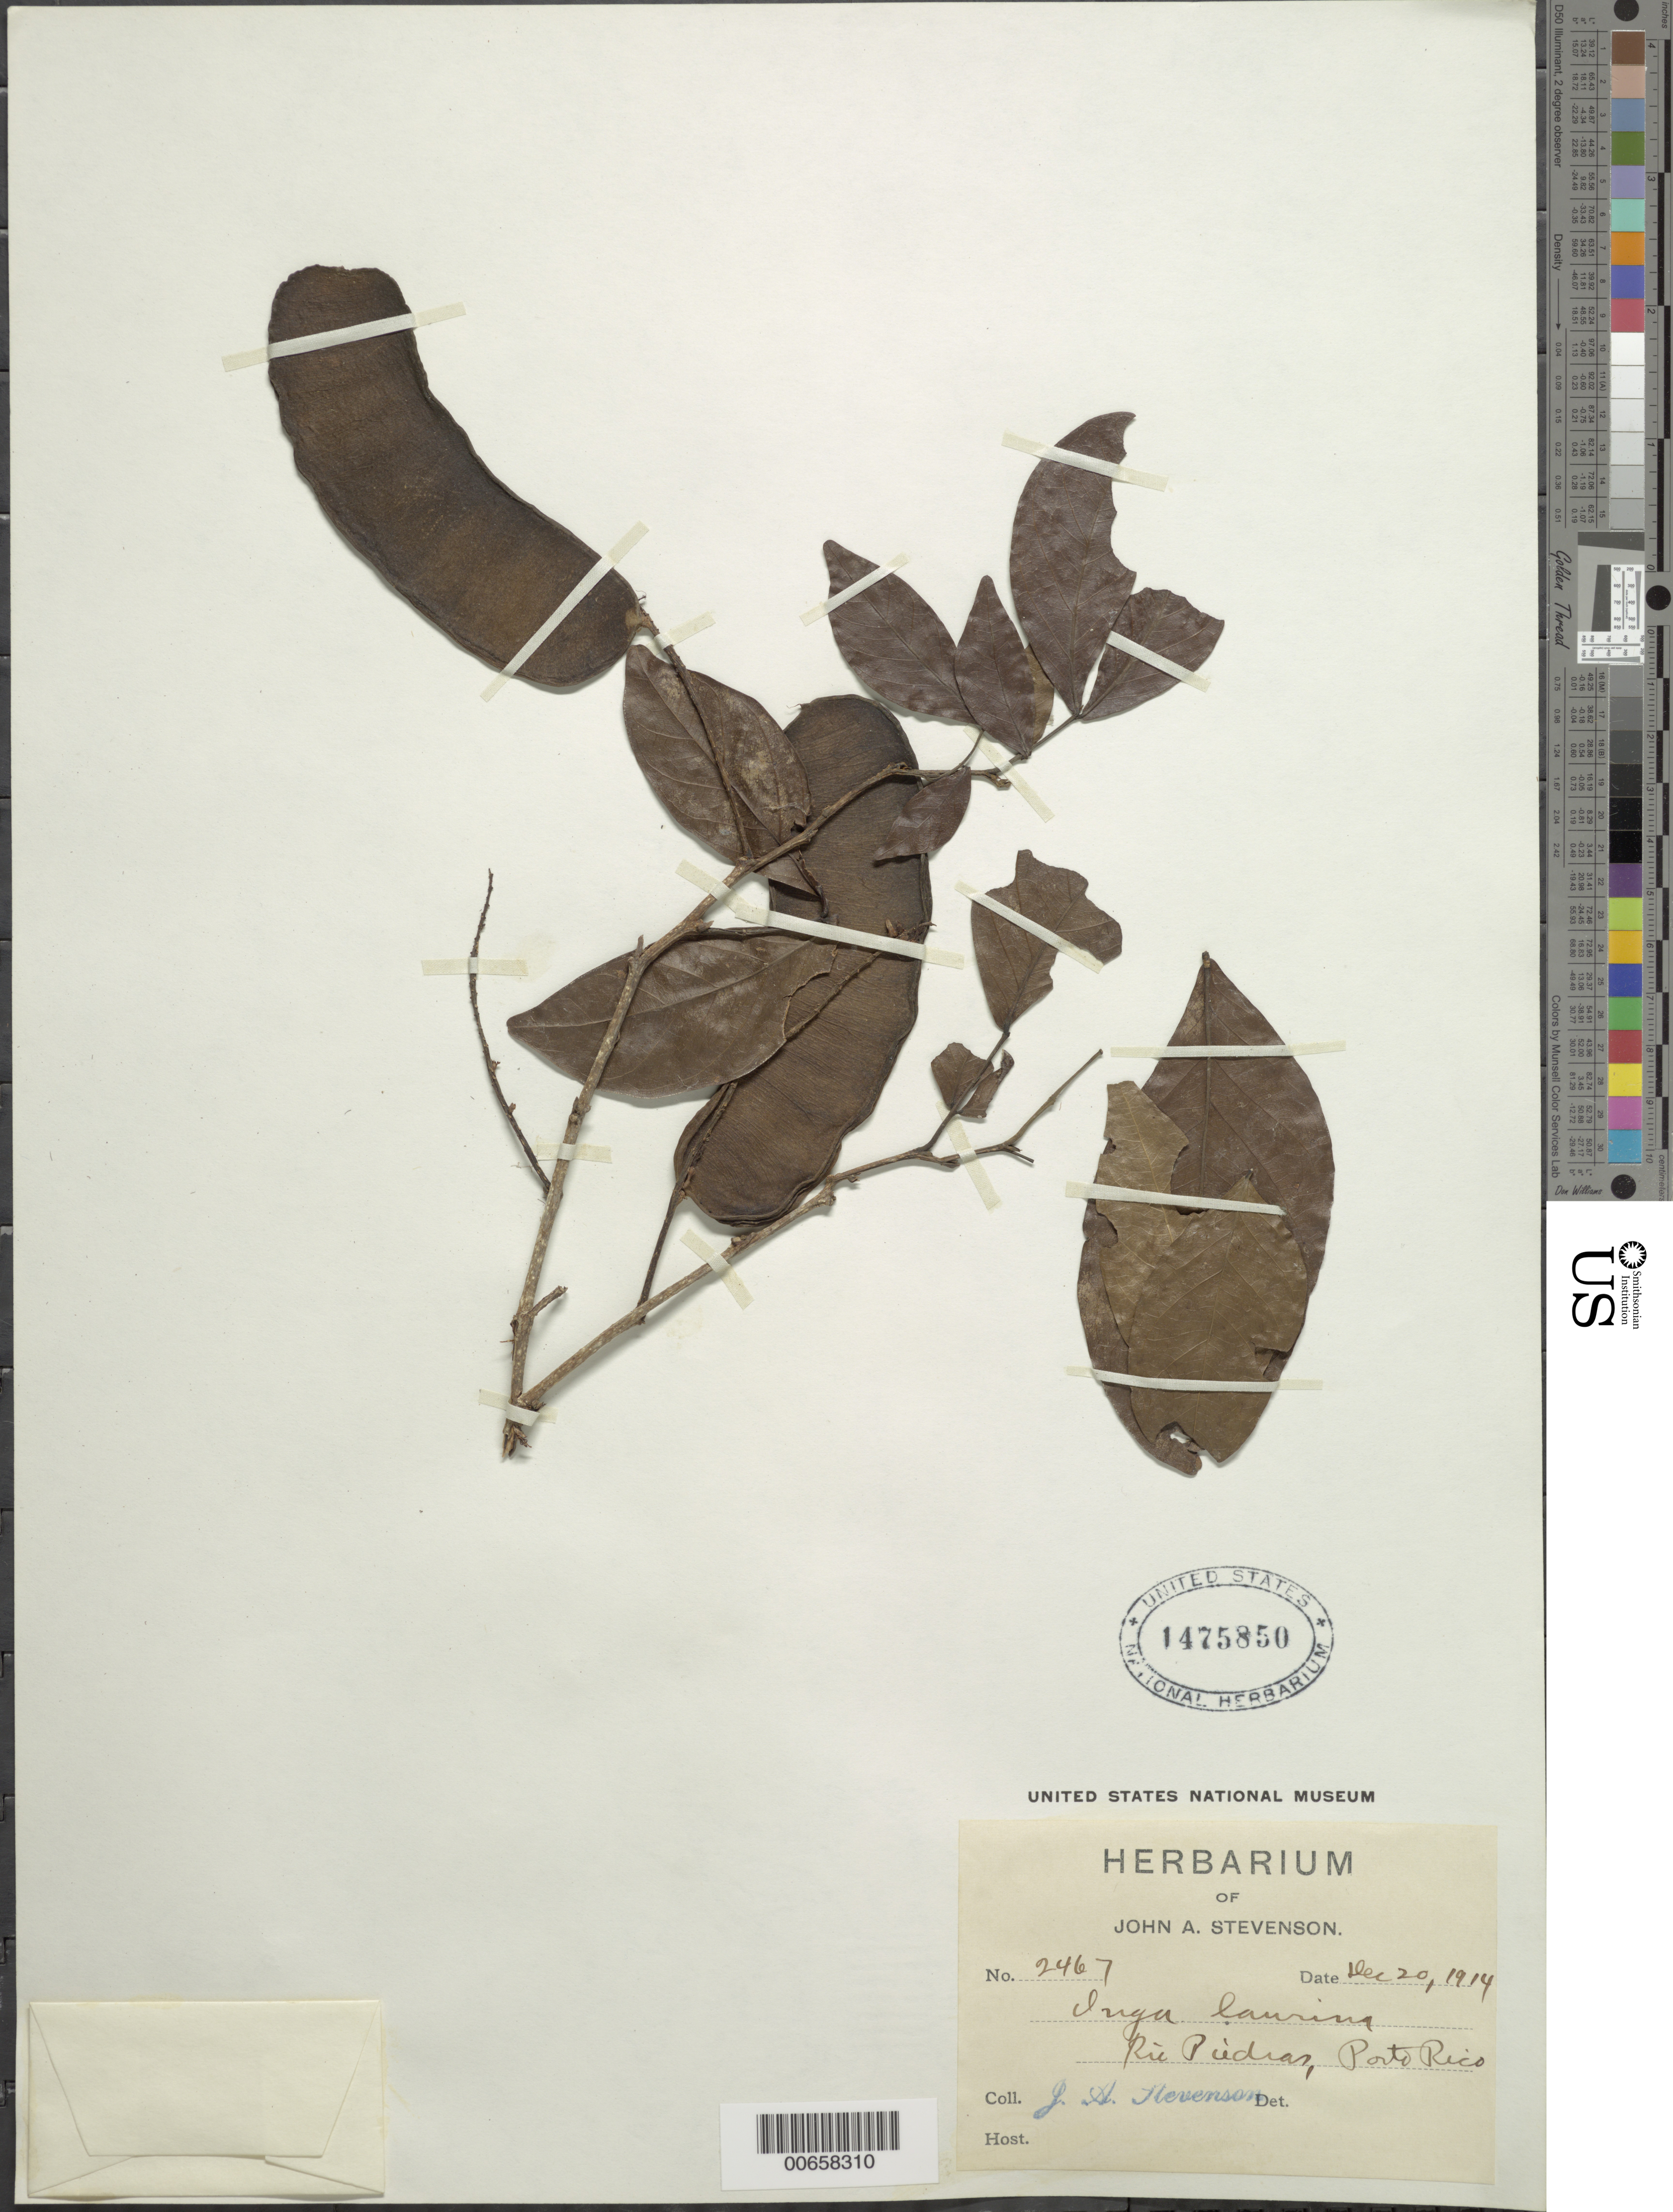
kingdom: Plantae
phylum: Tracheophyta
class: Magnoliopsida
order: Fabales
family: Fabaceae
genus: Inga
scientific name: Inga laurina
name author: (Sw.) Willd.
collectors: J. Stevenson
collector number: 2467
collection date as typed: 20 Dec 1914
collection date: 1914-12-20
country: Puerto Rico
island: Greater Antilles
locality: Rio Piedras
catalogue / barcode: US 1475850